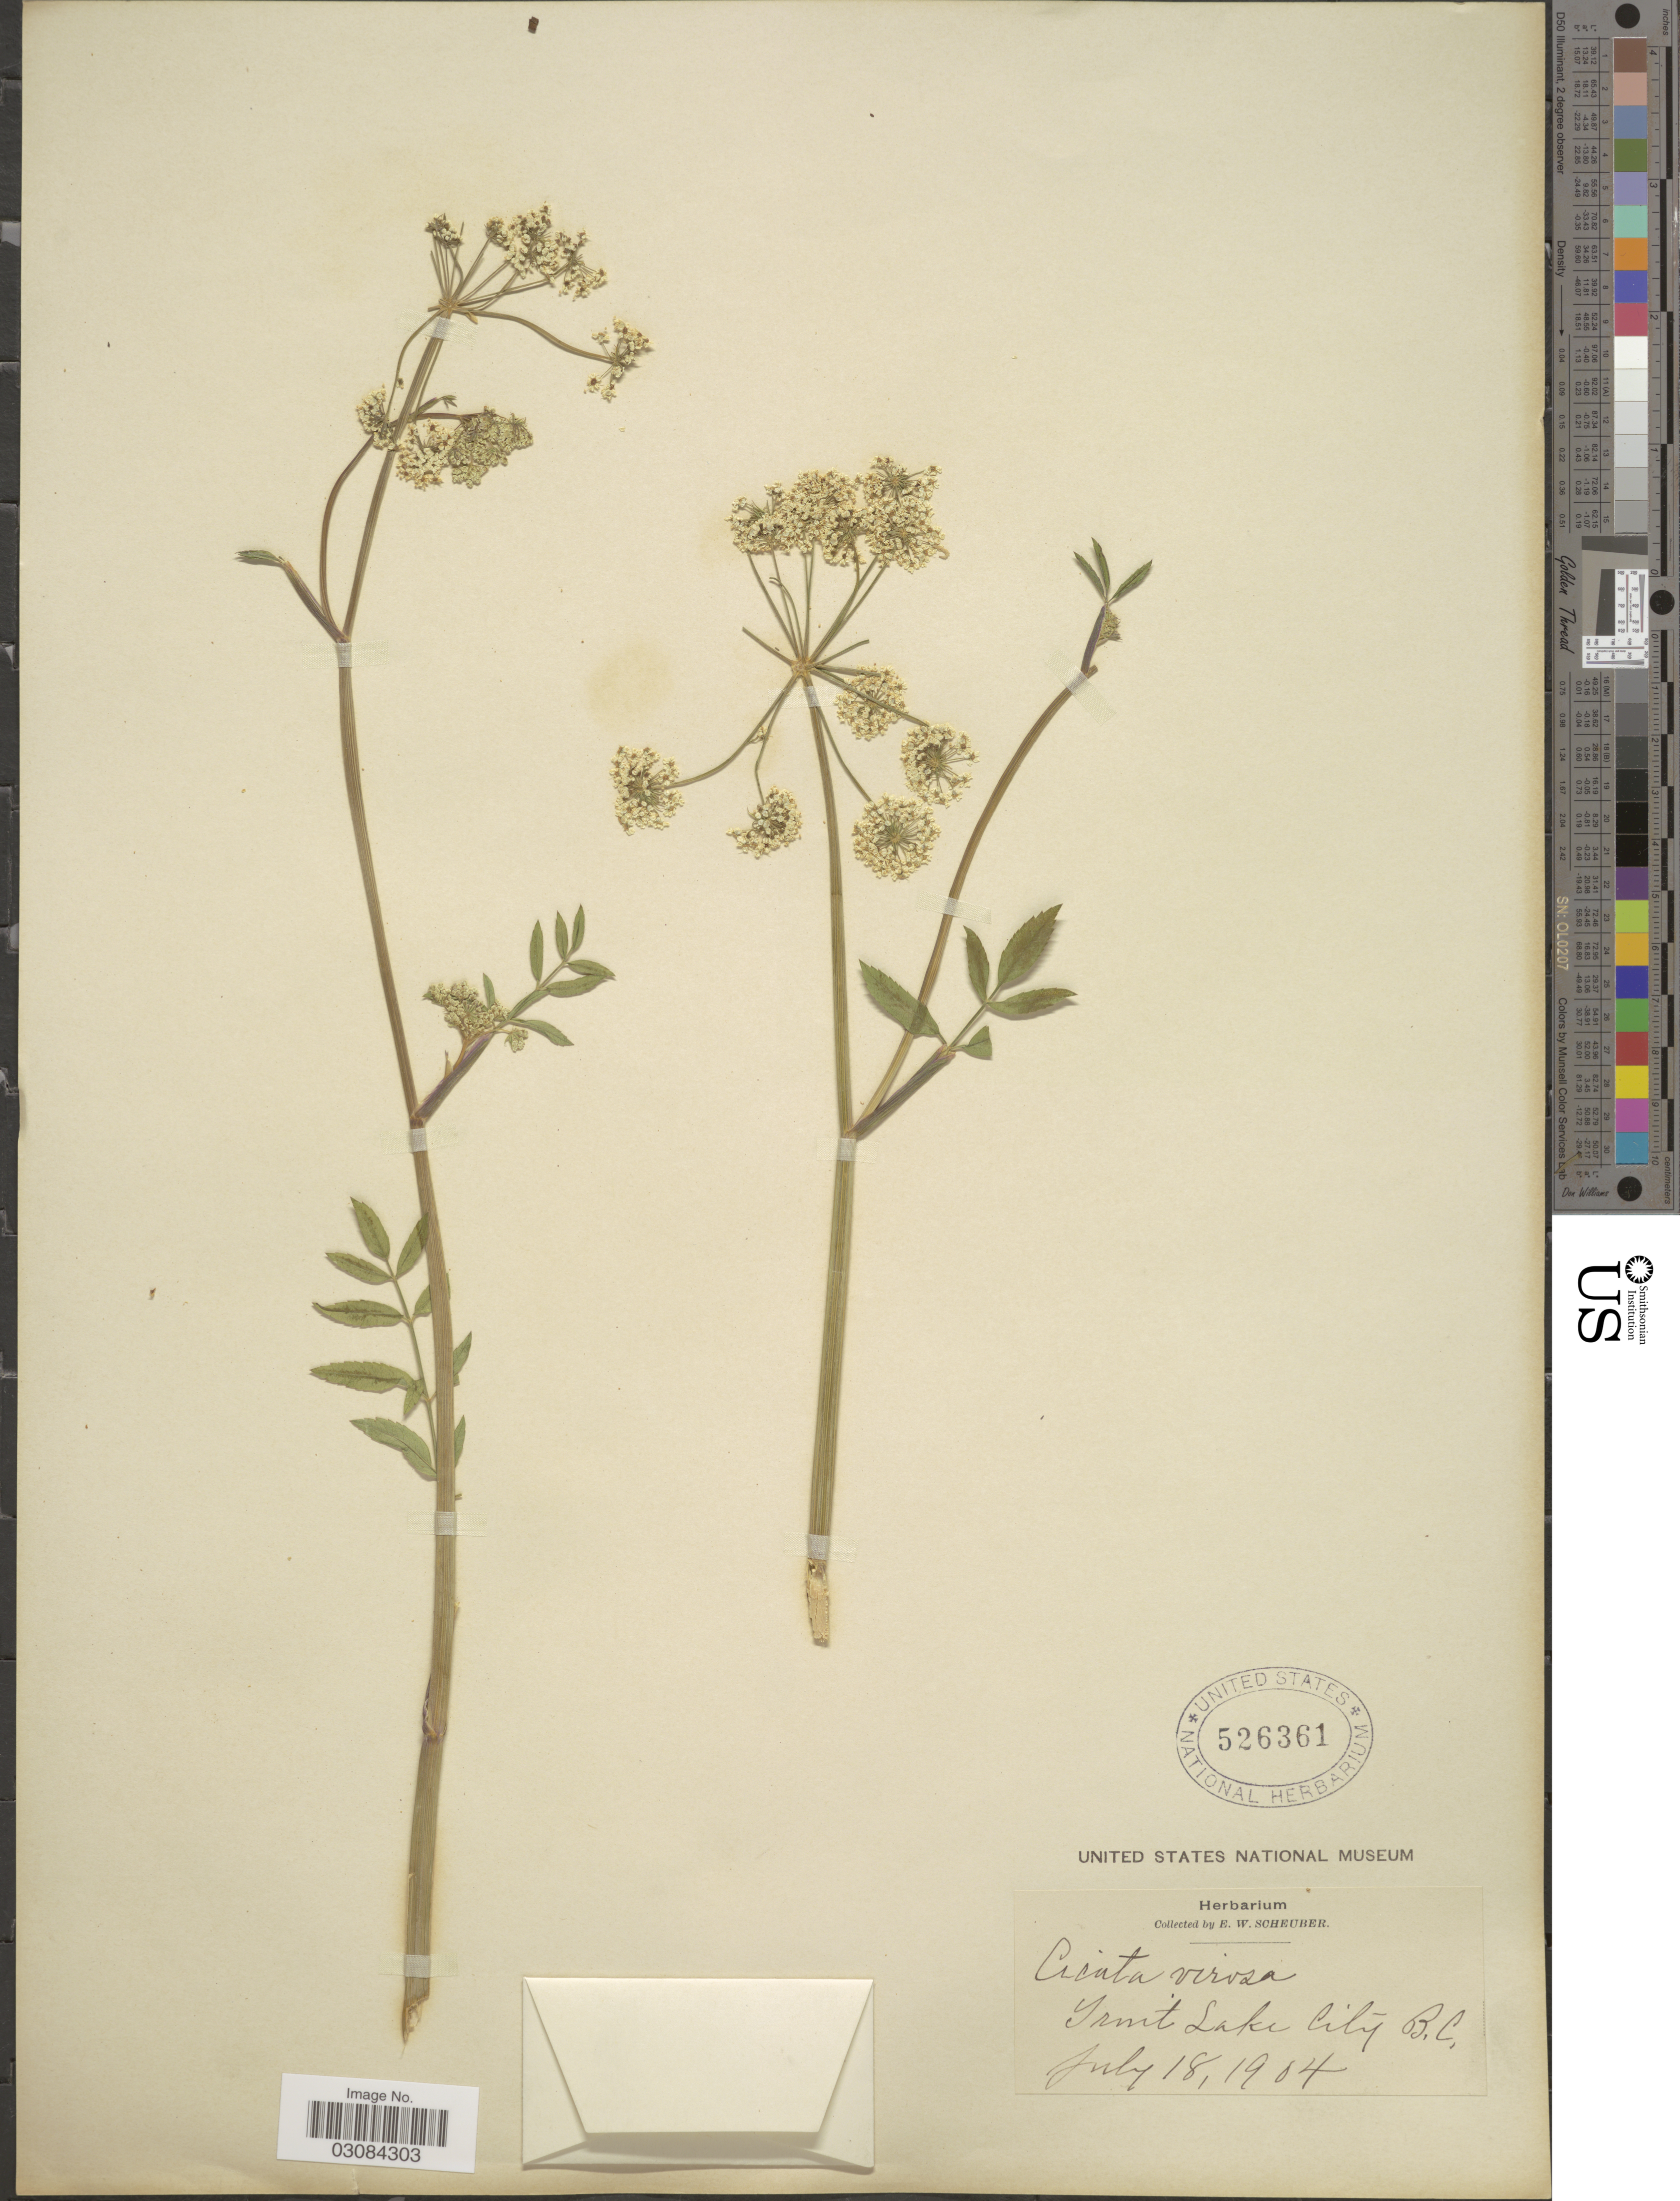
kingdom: Plantae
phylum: Tracheophyta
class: Magnoliopsida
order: Apiales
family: Apiaceae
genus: Cicuta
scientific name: Cicuta douglasii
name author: (DC.) J.M. Coult. & Rose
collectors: E. Scheuber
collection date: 1904-07-18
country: Canada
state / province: British Columbia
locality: Trout Lake City B. C.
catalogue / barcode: US 526361